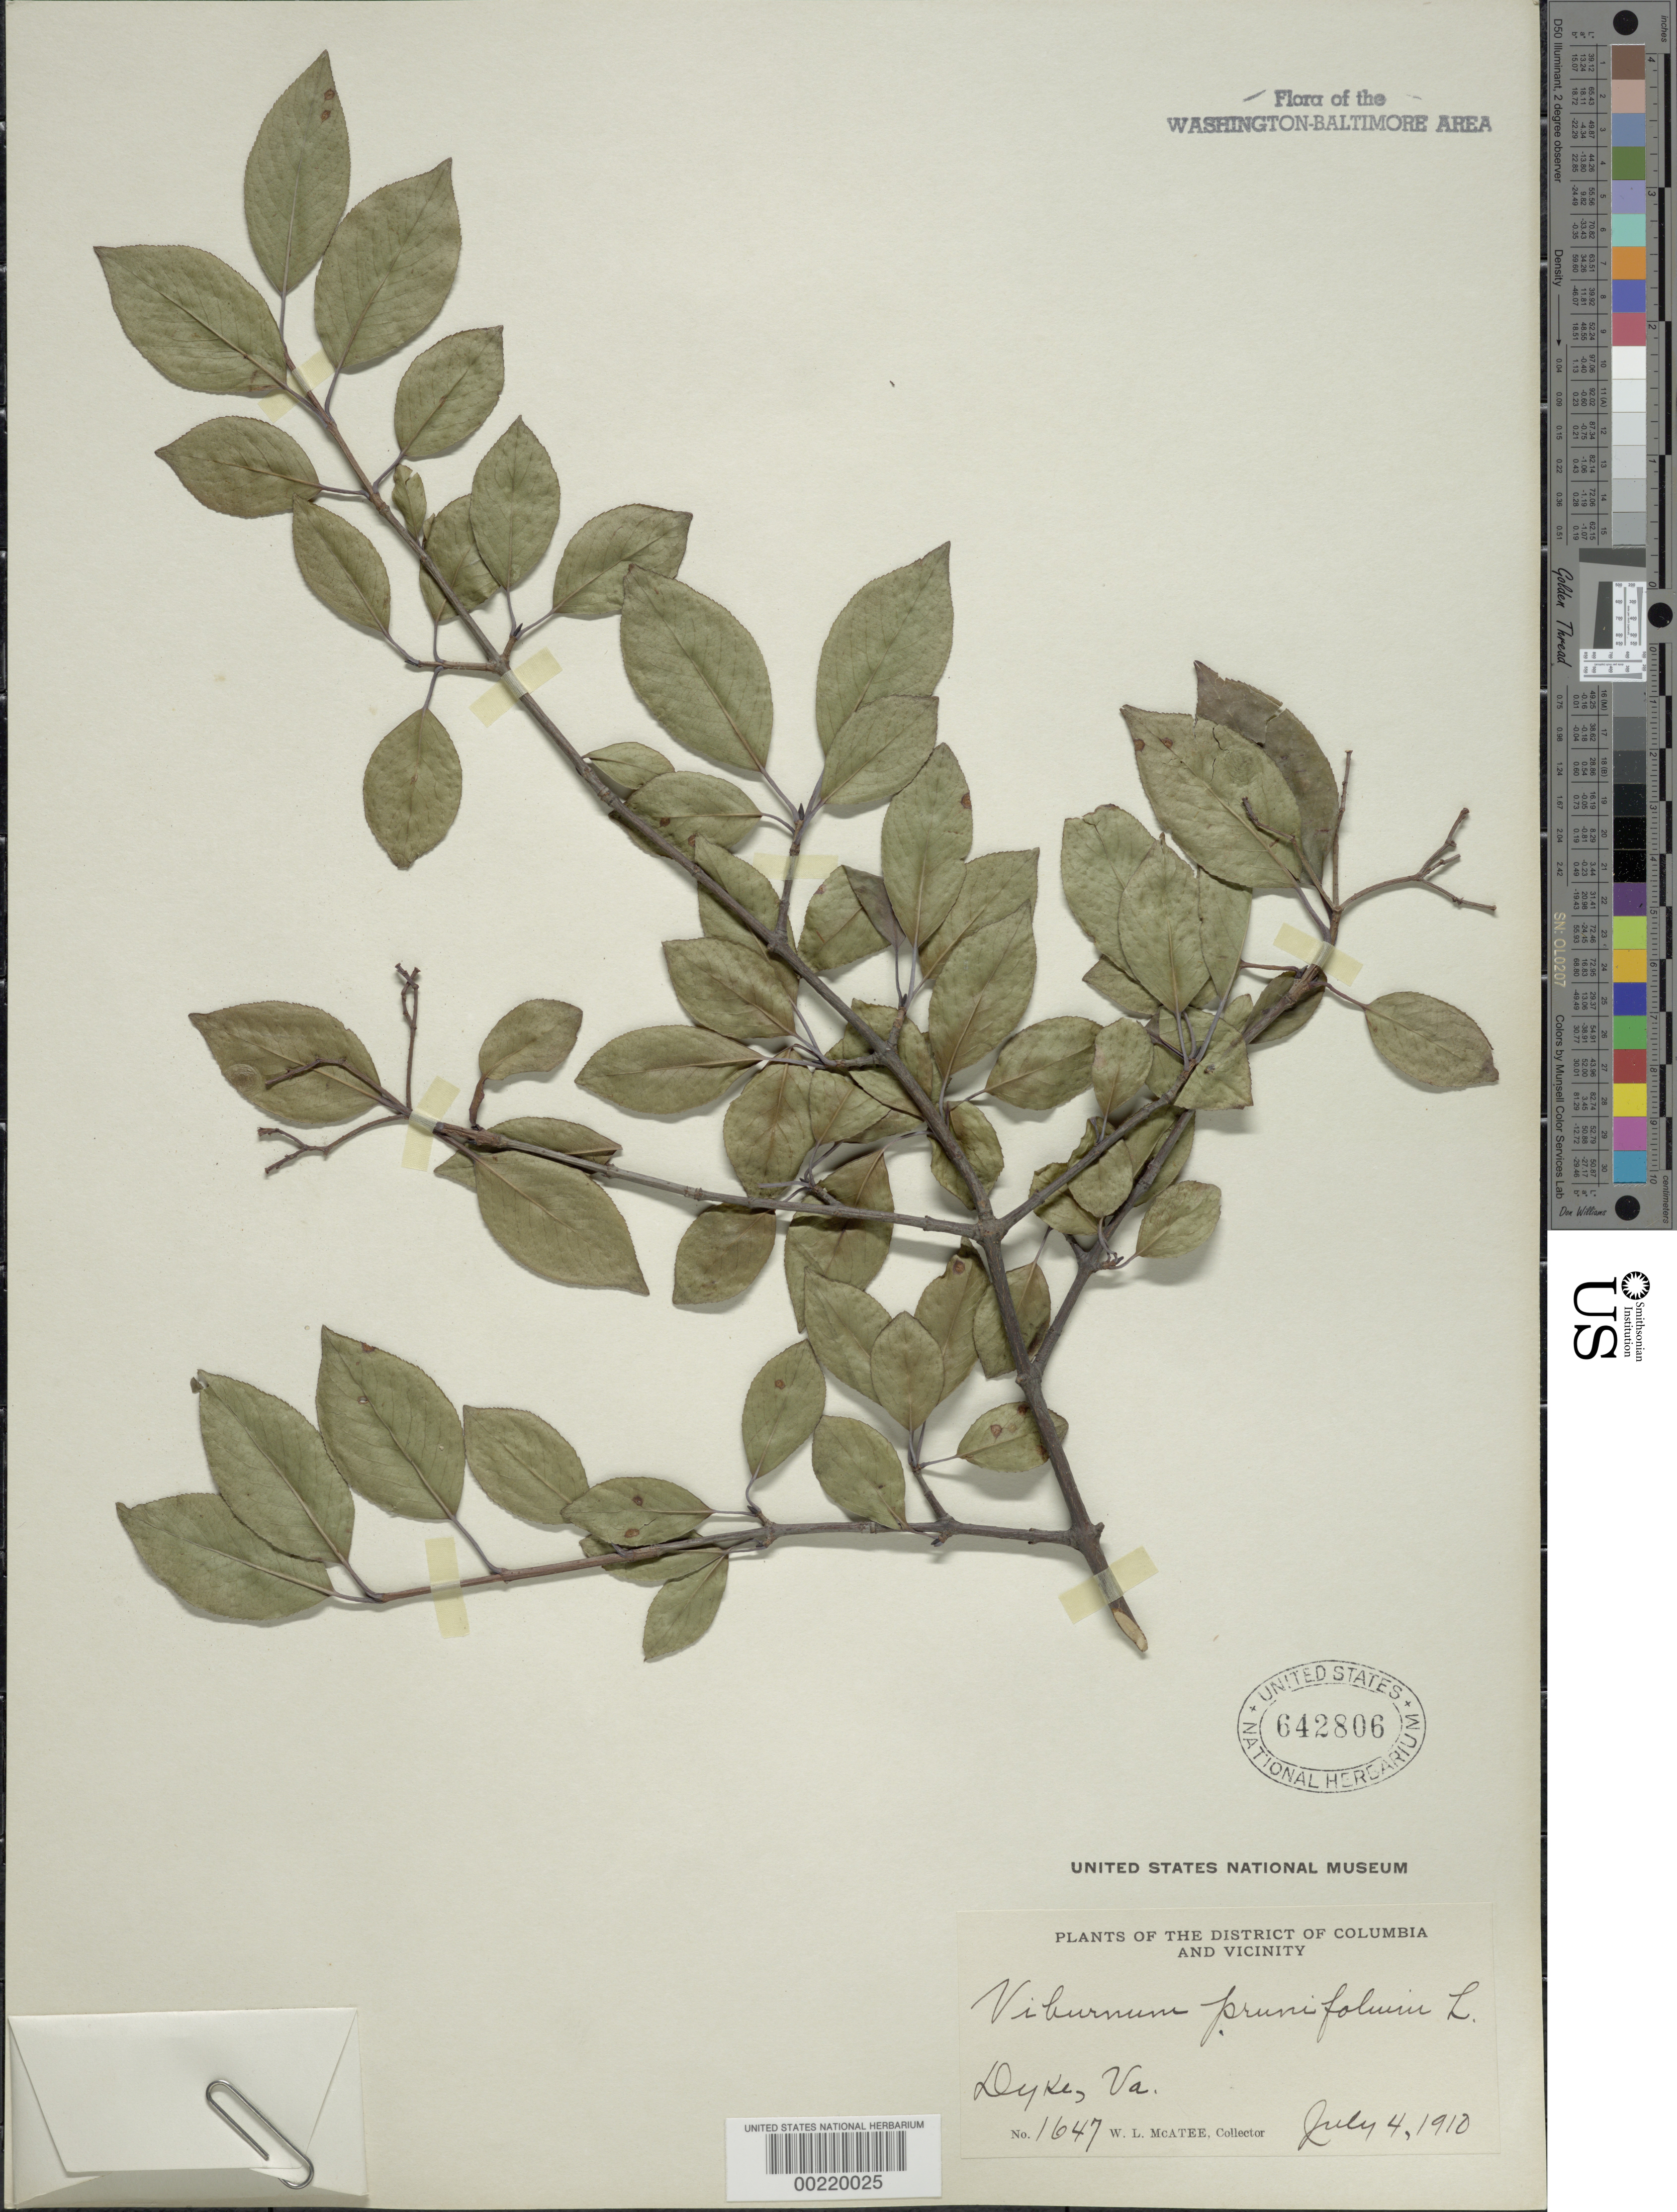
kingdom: Plantae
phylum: Tracheophyta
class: Magnoliopsida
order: Dipsacales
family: Viburnaceae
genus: Viburnum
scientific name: Viburnum prunifolium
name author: L.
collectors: W. McAtee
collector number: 1647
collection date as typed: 04 Jul 1910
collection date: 1910-07-04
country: United States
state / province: Virginia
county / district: Fairfax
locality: Dyke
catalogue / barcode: US 642806